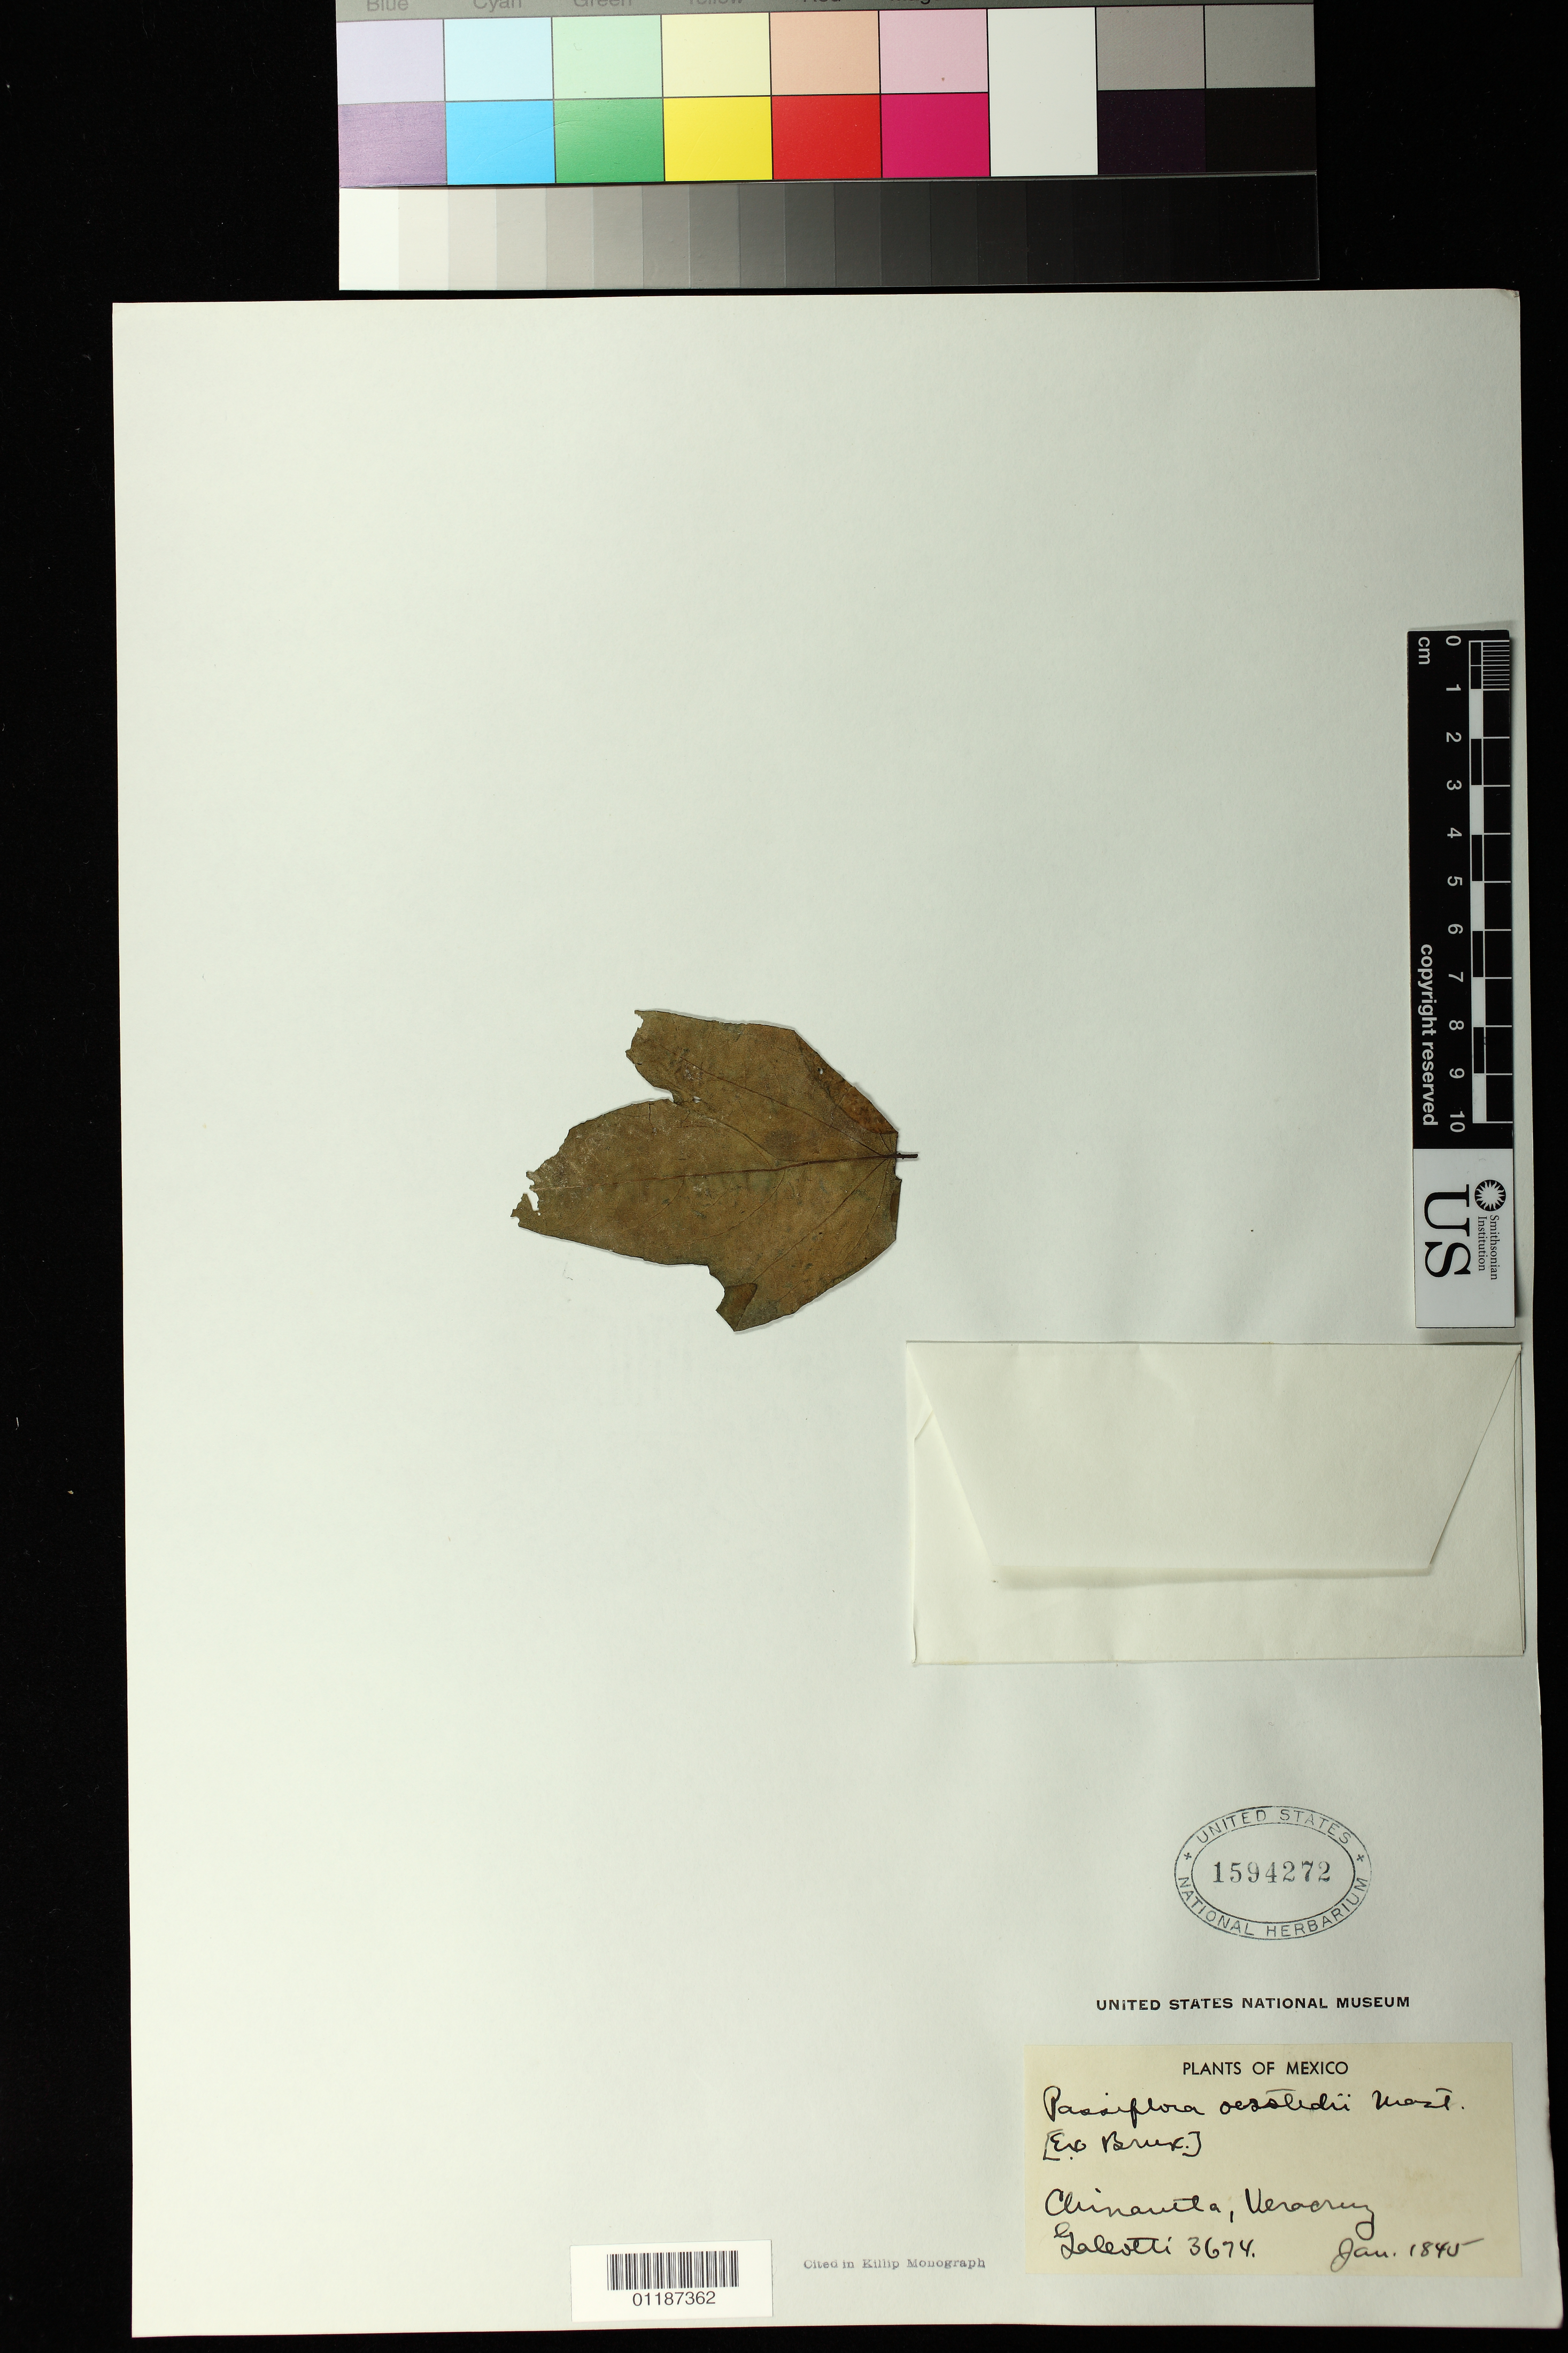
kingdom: Plantae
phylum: Tracheophyta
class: Magnoliopsida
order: Malpighiales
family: Passifloraceae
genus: Passiflora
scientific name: Passiflora oerstedii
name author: Mast. in Mart.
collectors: H. G. Galeotti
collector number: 3674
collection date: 1845-01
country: Mexico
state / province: Veracruz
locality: Chinantla. (ex. Brux.)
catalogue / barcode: US 1594272